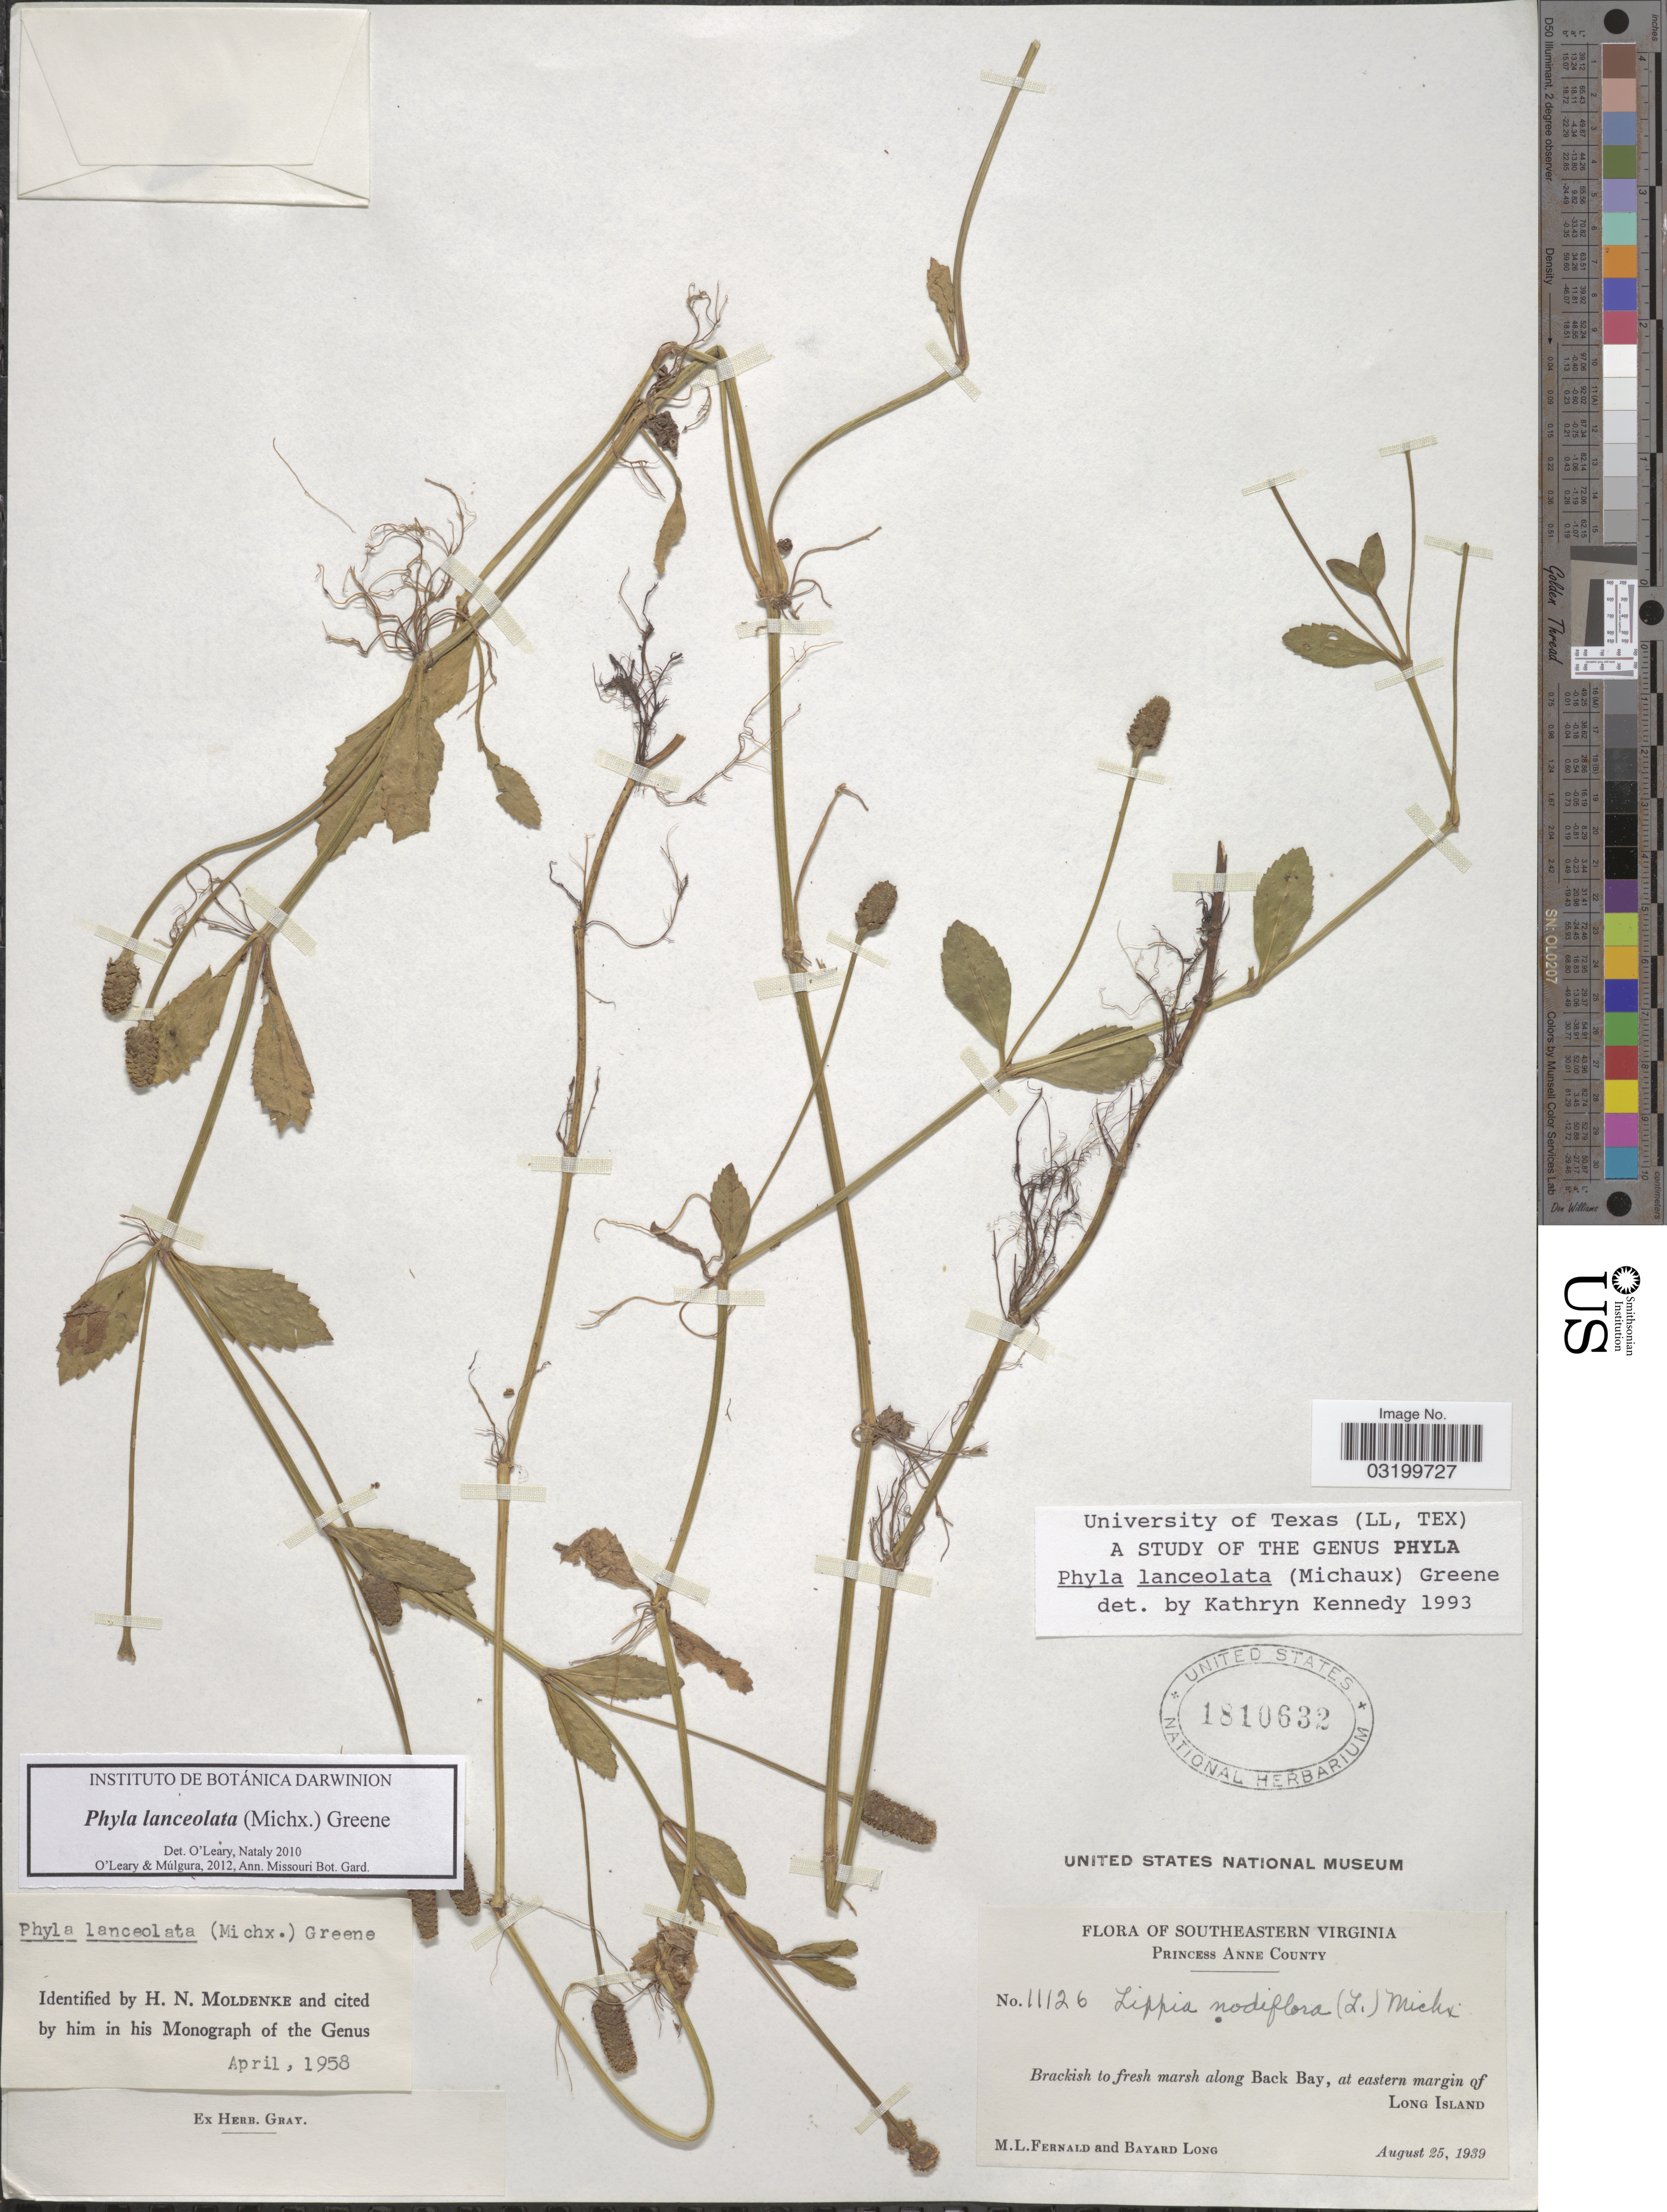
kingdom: Plantae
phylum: Tracheophyta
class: Magnoliopsida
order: Lamiales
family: Verbenaceae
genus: Phyla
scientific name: Phyla lanceolata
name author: (Michx.) Greene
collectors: M. L. Fernald & B. H. Long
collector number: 11126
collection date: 1939-08-25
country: United States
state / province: Virginia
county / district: City of Virginia Beach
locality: Southeastern Virginia. Princess Anne County. Brackish to fresh marsh along Back Bay, at eastern margin of Long Island.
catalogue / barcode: US 1810632